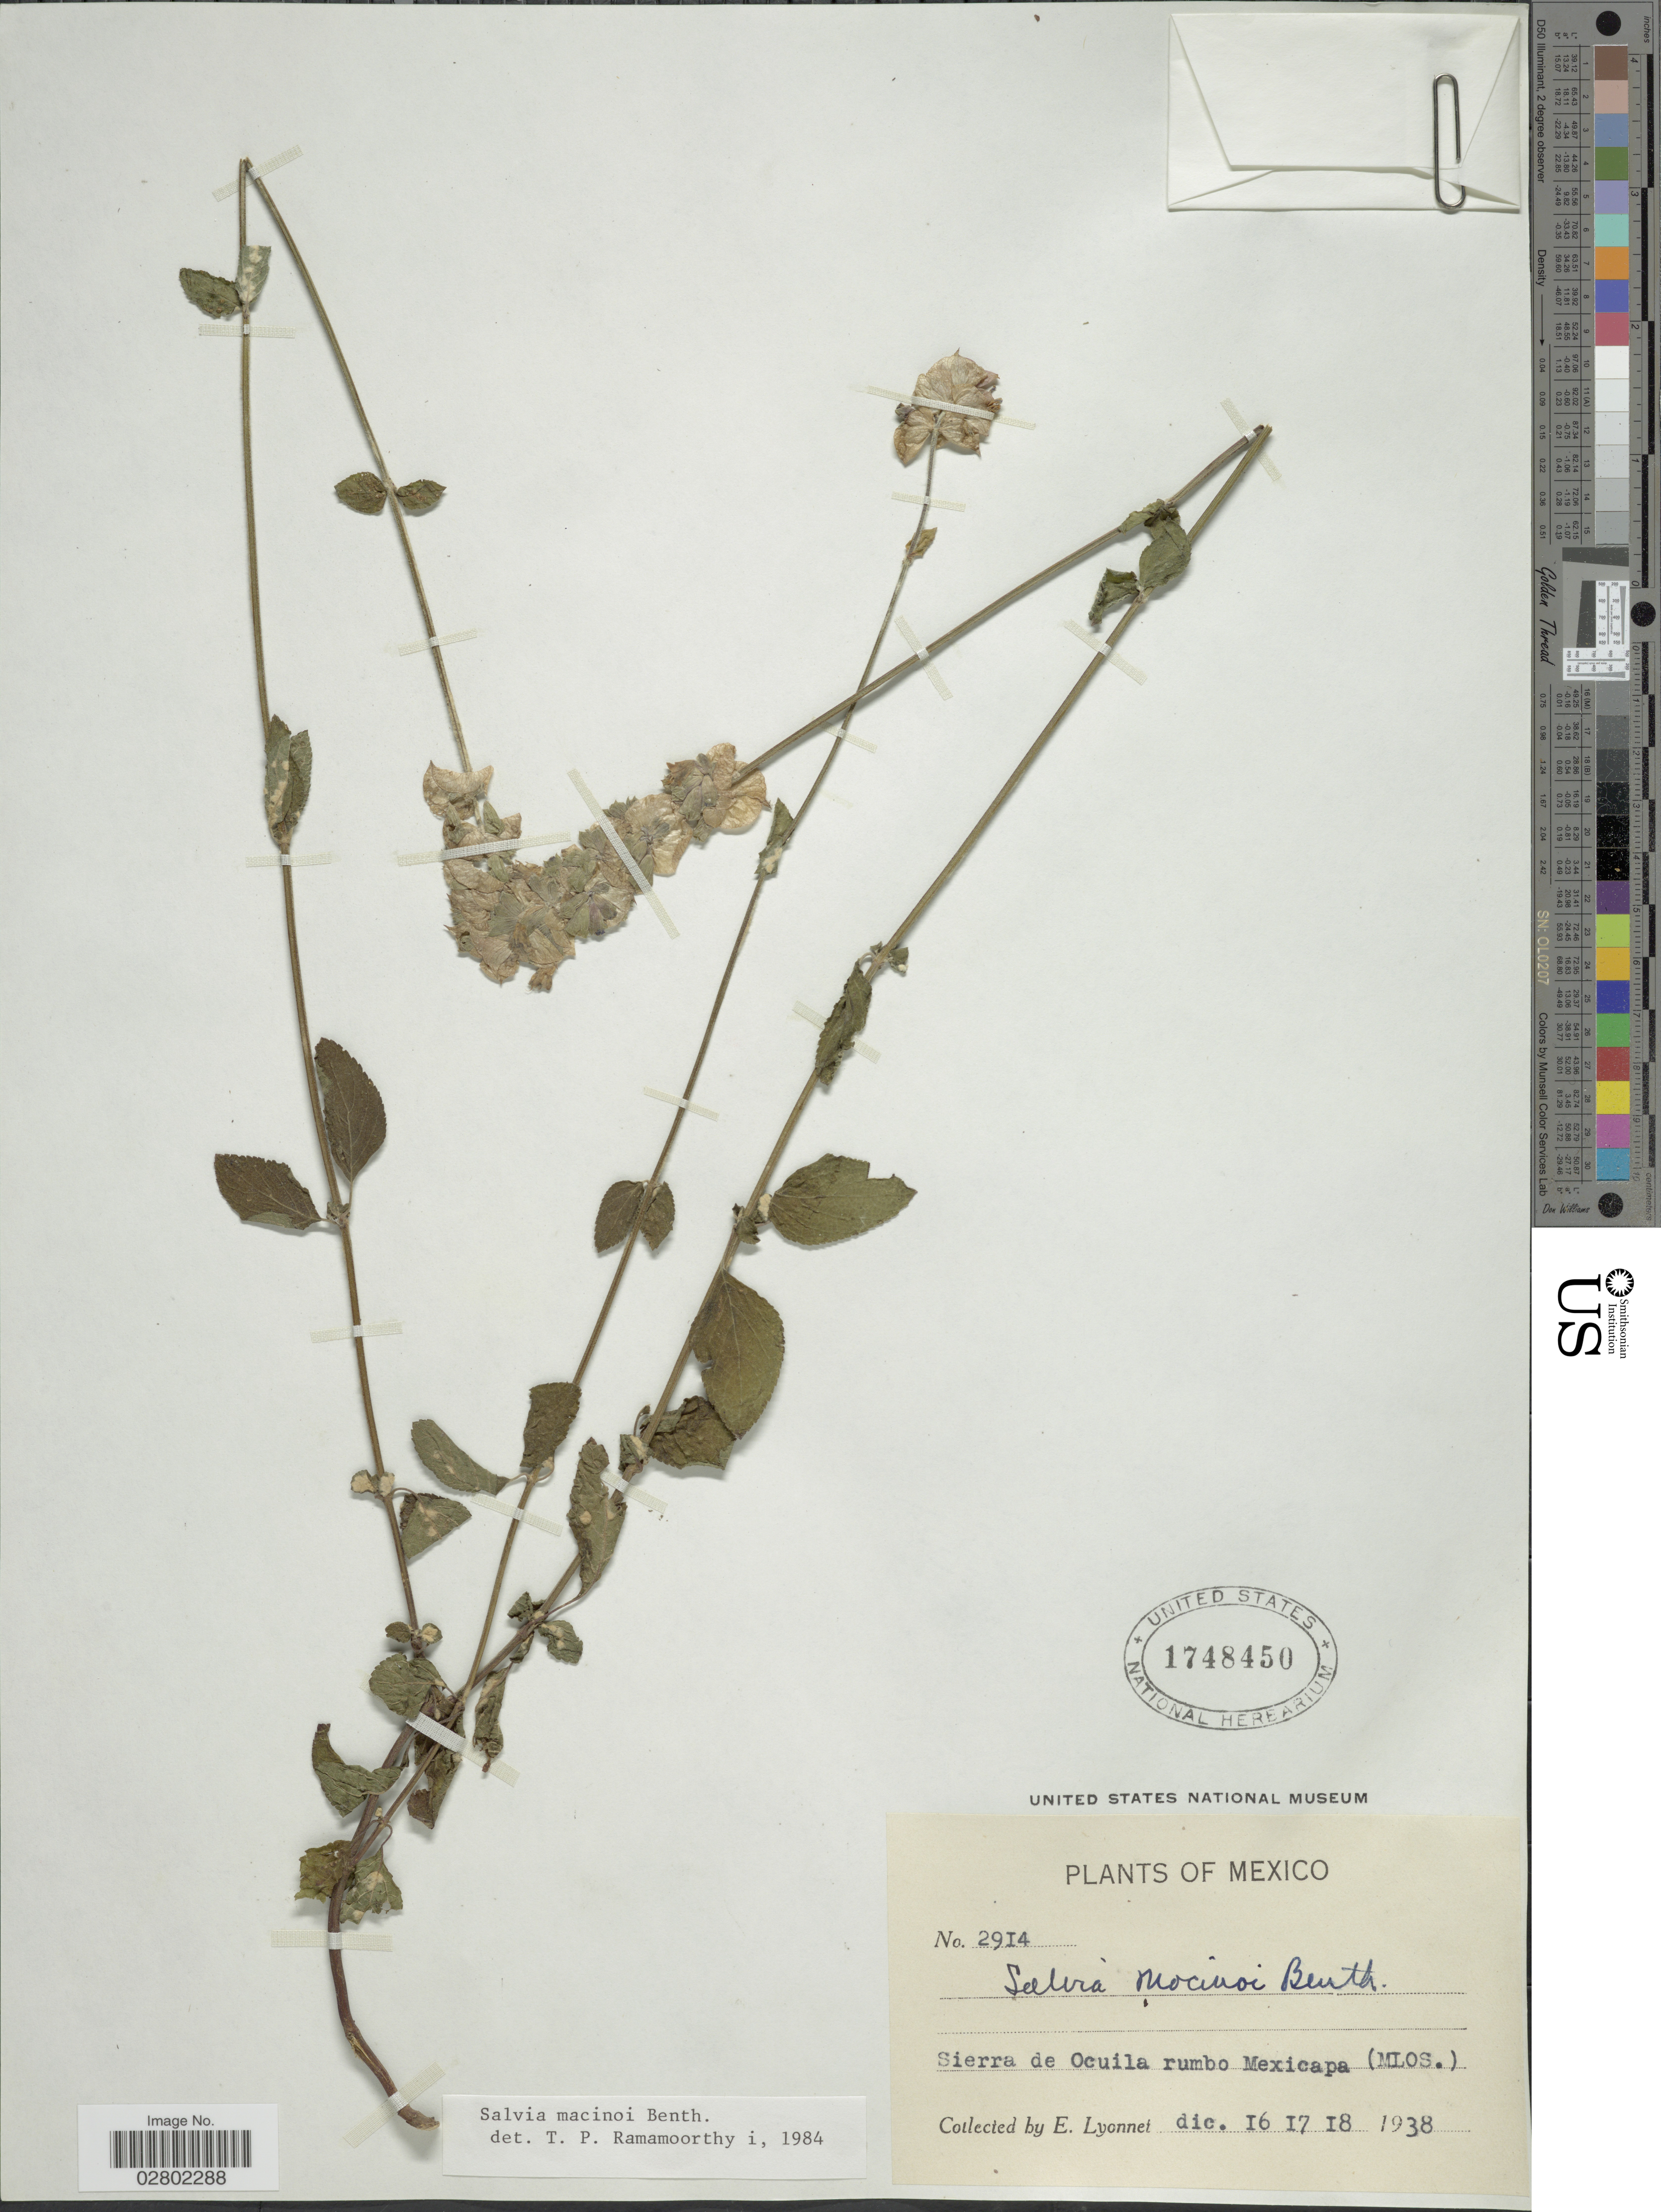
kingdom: Plantae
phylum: Tracheophyta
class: Magnoliopsida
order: Lamiales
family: Lamiaceae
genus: Salvia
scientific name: Salvia mocinoi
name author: Benth.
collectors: E. Lyonnet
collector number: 2914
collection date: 1938-12-16/1938-12-18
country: Mexico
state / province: Morelos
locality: Sierra de Ocuila rumbo Mexicapa (Mlos.)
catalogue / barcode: US 1748450